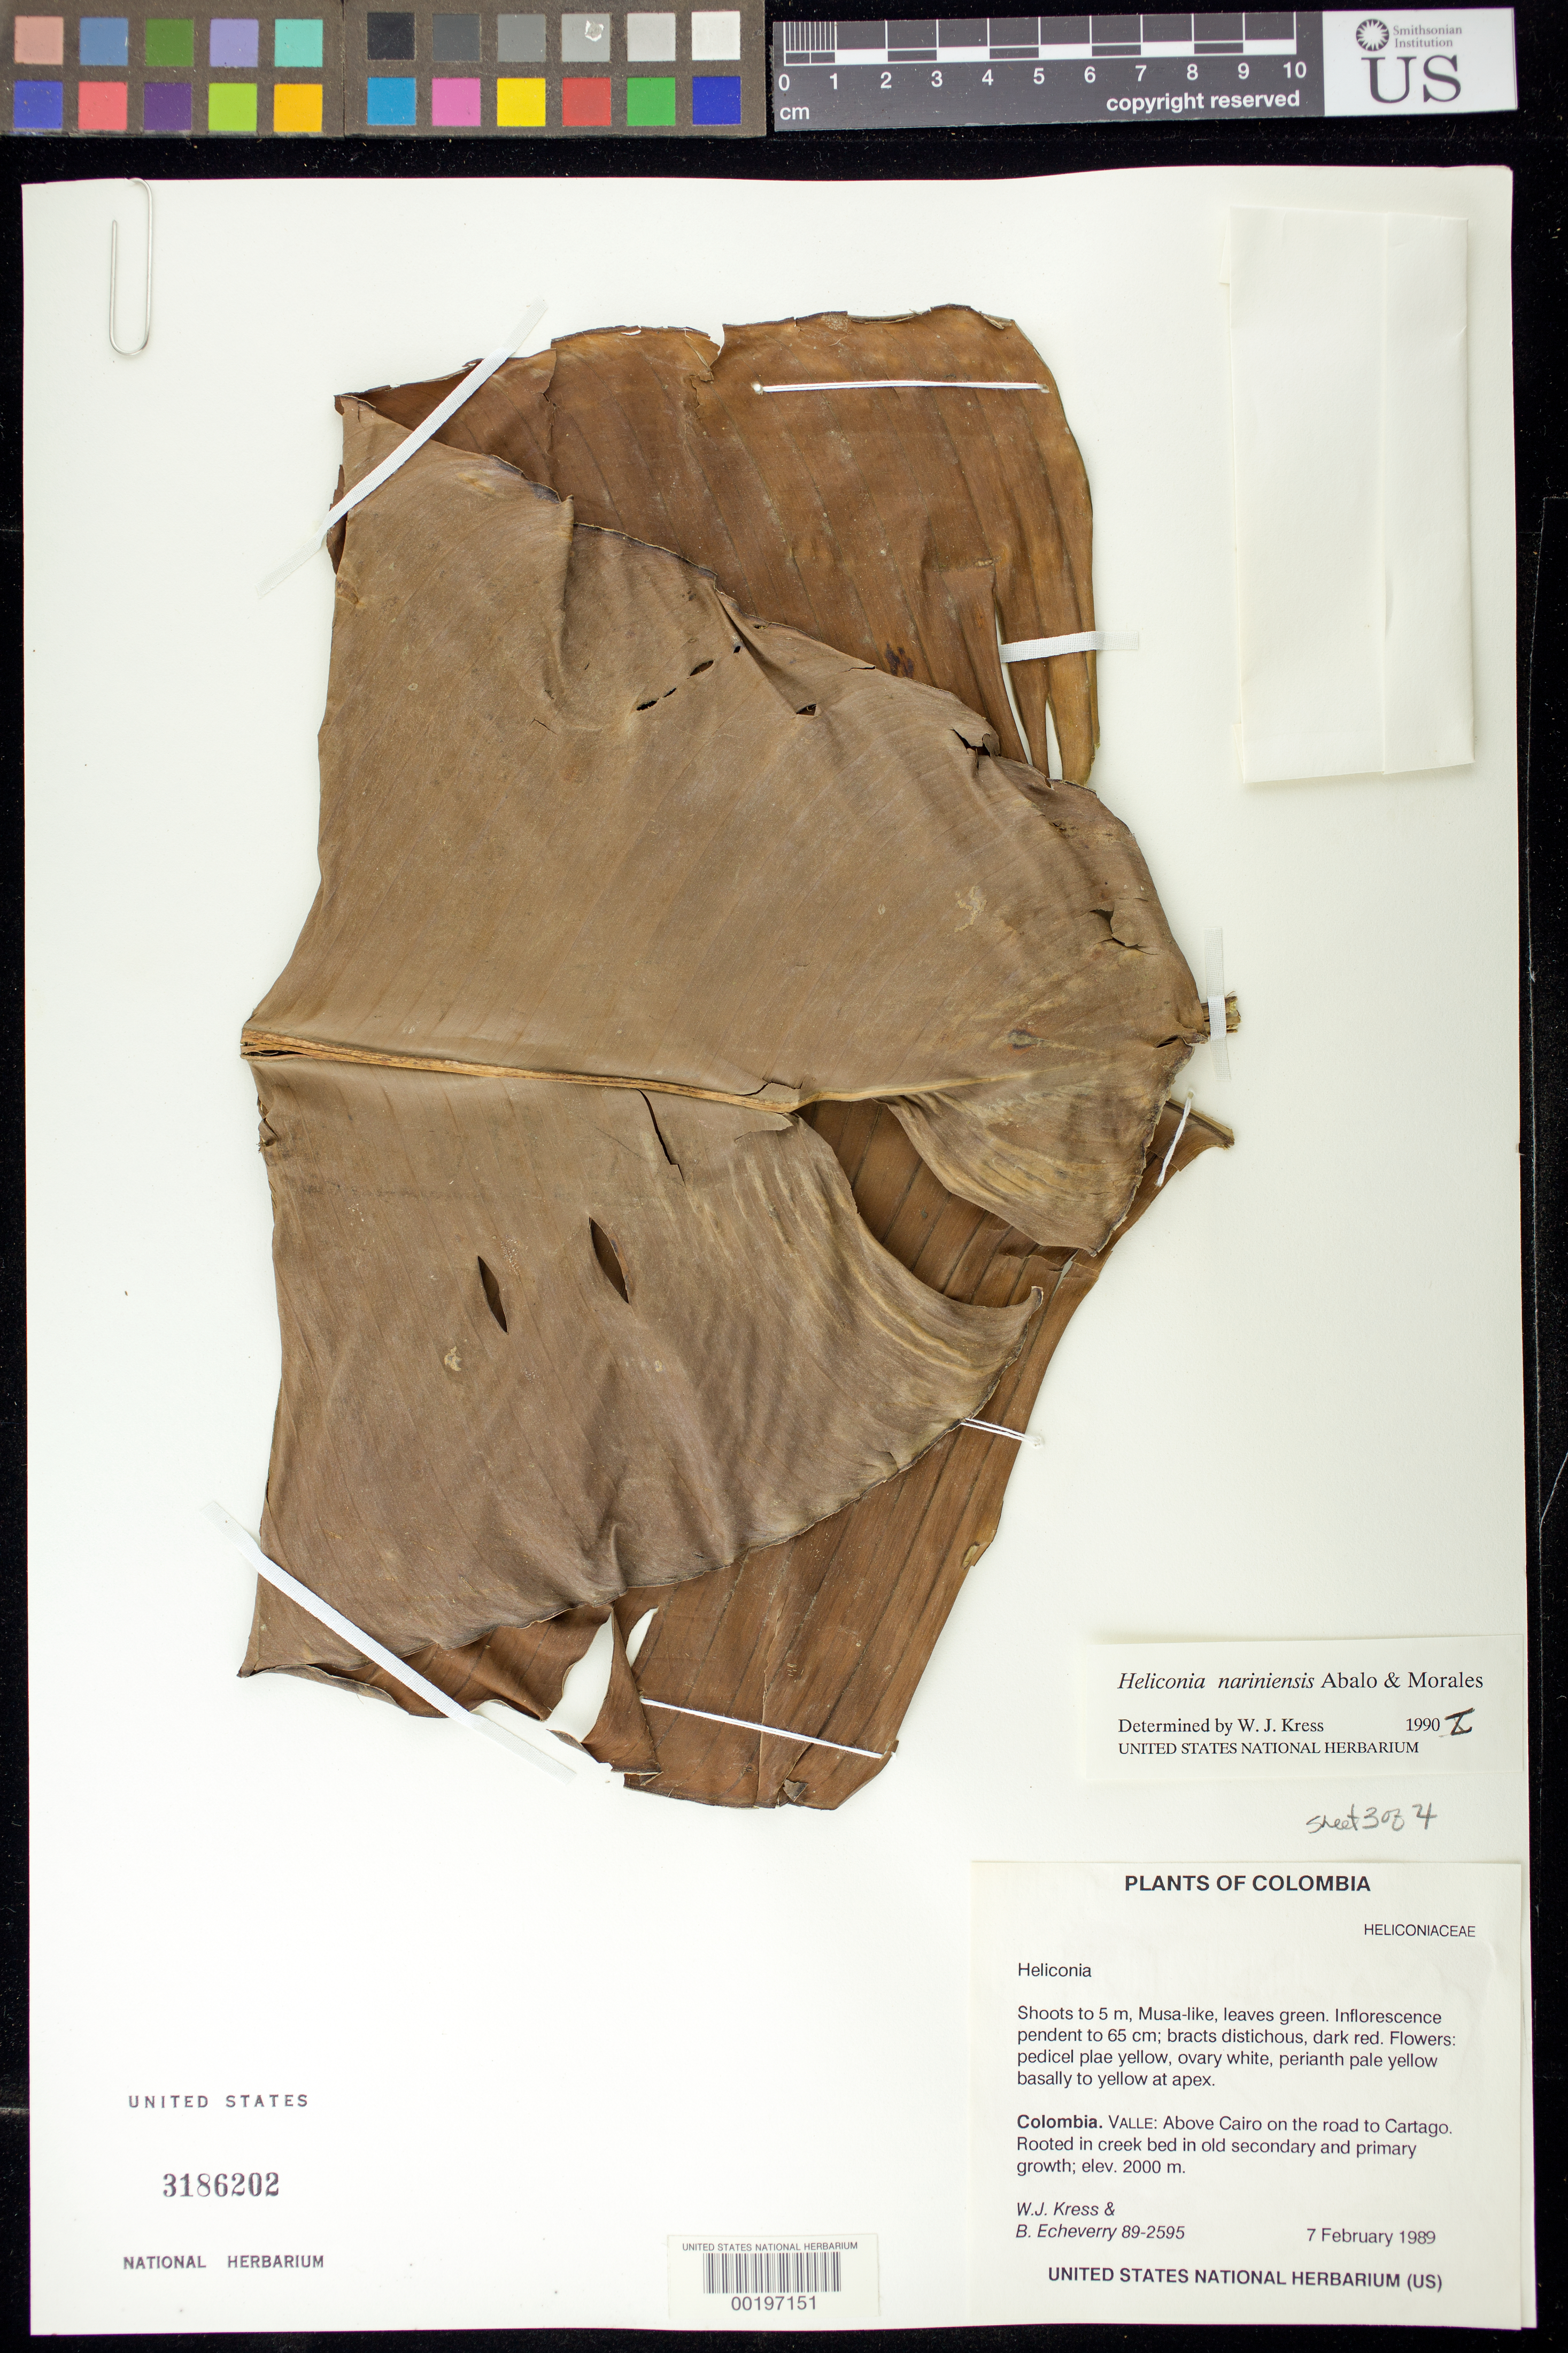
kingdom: Plantae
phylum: Tracheophyta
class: Liliopsida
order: Zingiberales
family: Heliconiaceae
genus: Heliconia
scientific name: Heliconia nariniensis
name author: Abalo & G. Morales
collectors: W. J. Kress & B. Echeverry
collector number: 89-2595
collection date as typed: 07 Feb 1989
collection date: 1989-02-07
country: Colombia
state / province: Valle del Cauca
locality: Above Cairo on the road to Cartago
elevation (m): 2000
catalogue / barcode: US 3186202